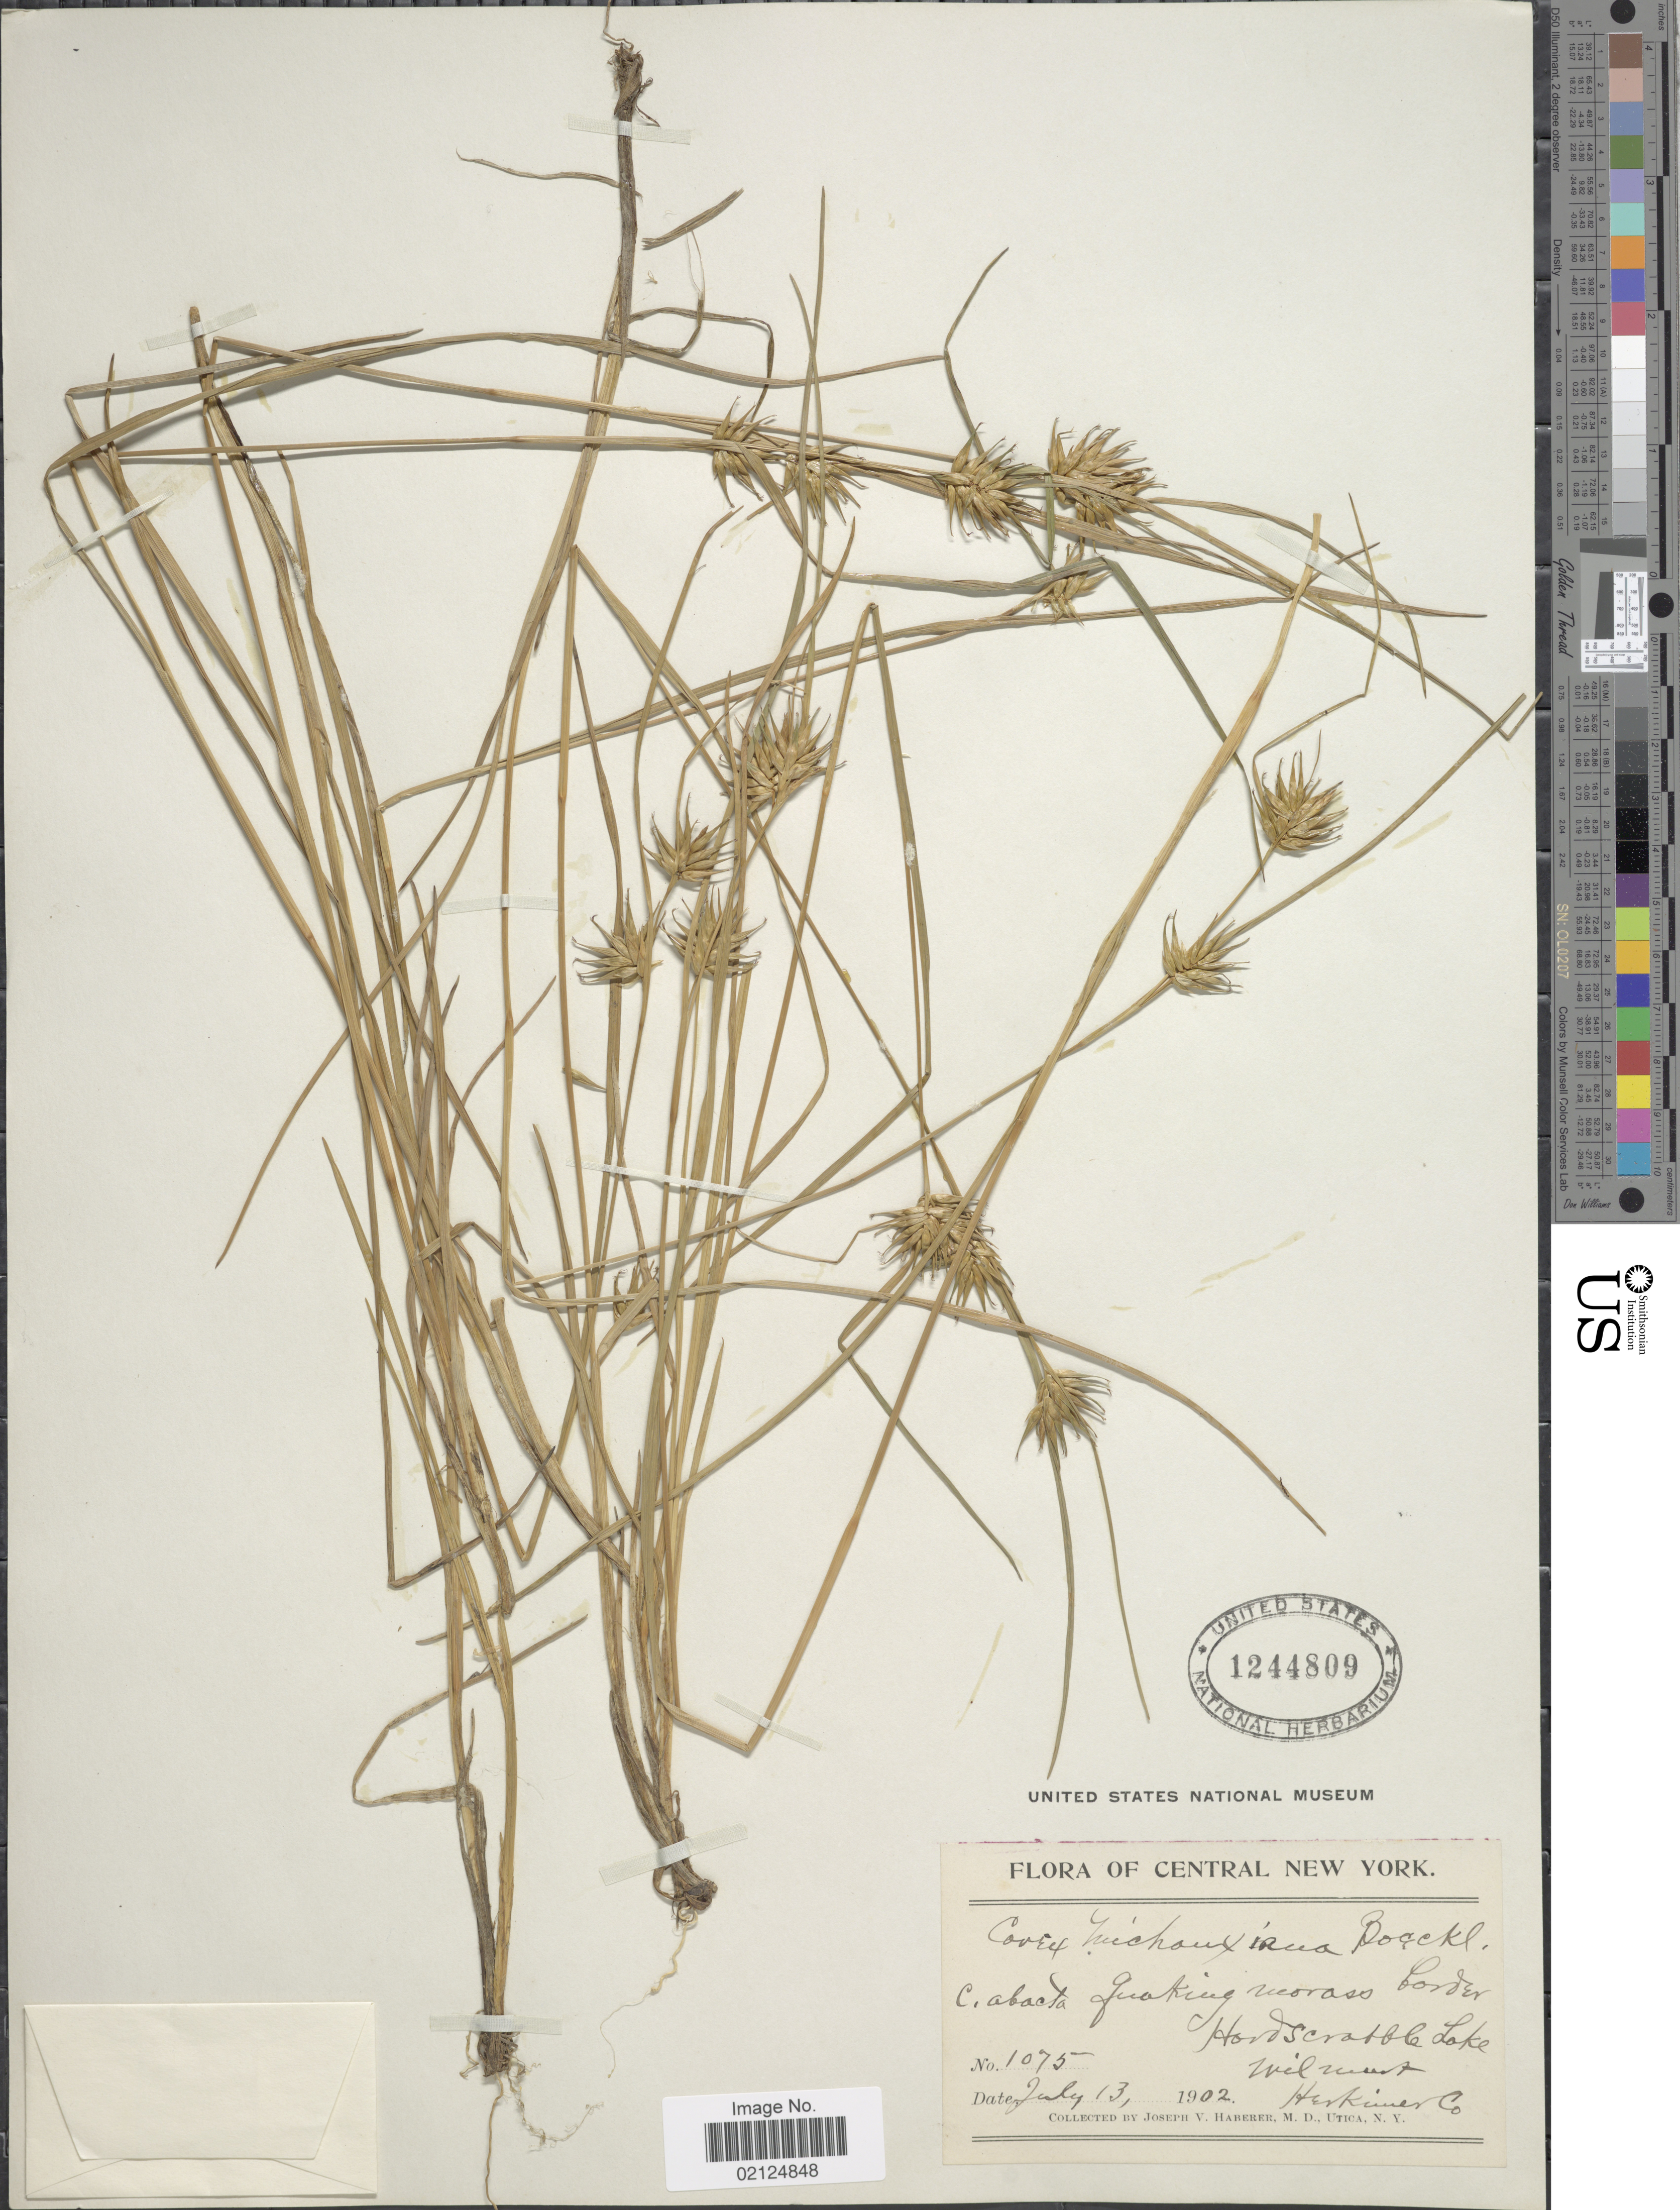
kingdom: Plantae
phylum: Tracheophyta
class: Liliopsida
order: Poales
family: Cyperaceae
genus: Carex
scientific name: Carex michauxiana subsp. michauxiana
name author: Boeckeler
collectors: J. V. Haberer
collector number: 1075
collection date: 1902-07-13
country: United States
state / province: New York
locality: Central New York, Quaking morass border Hardscrabble Lake, Wilmurt, Herkimer Co.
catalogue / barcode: US 1244809